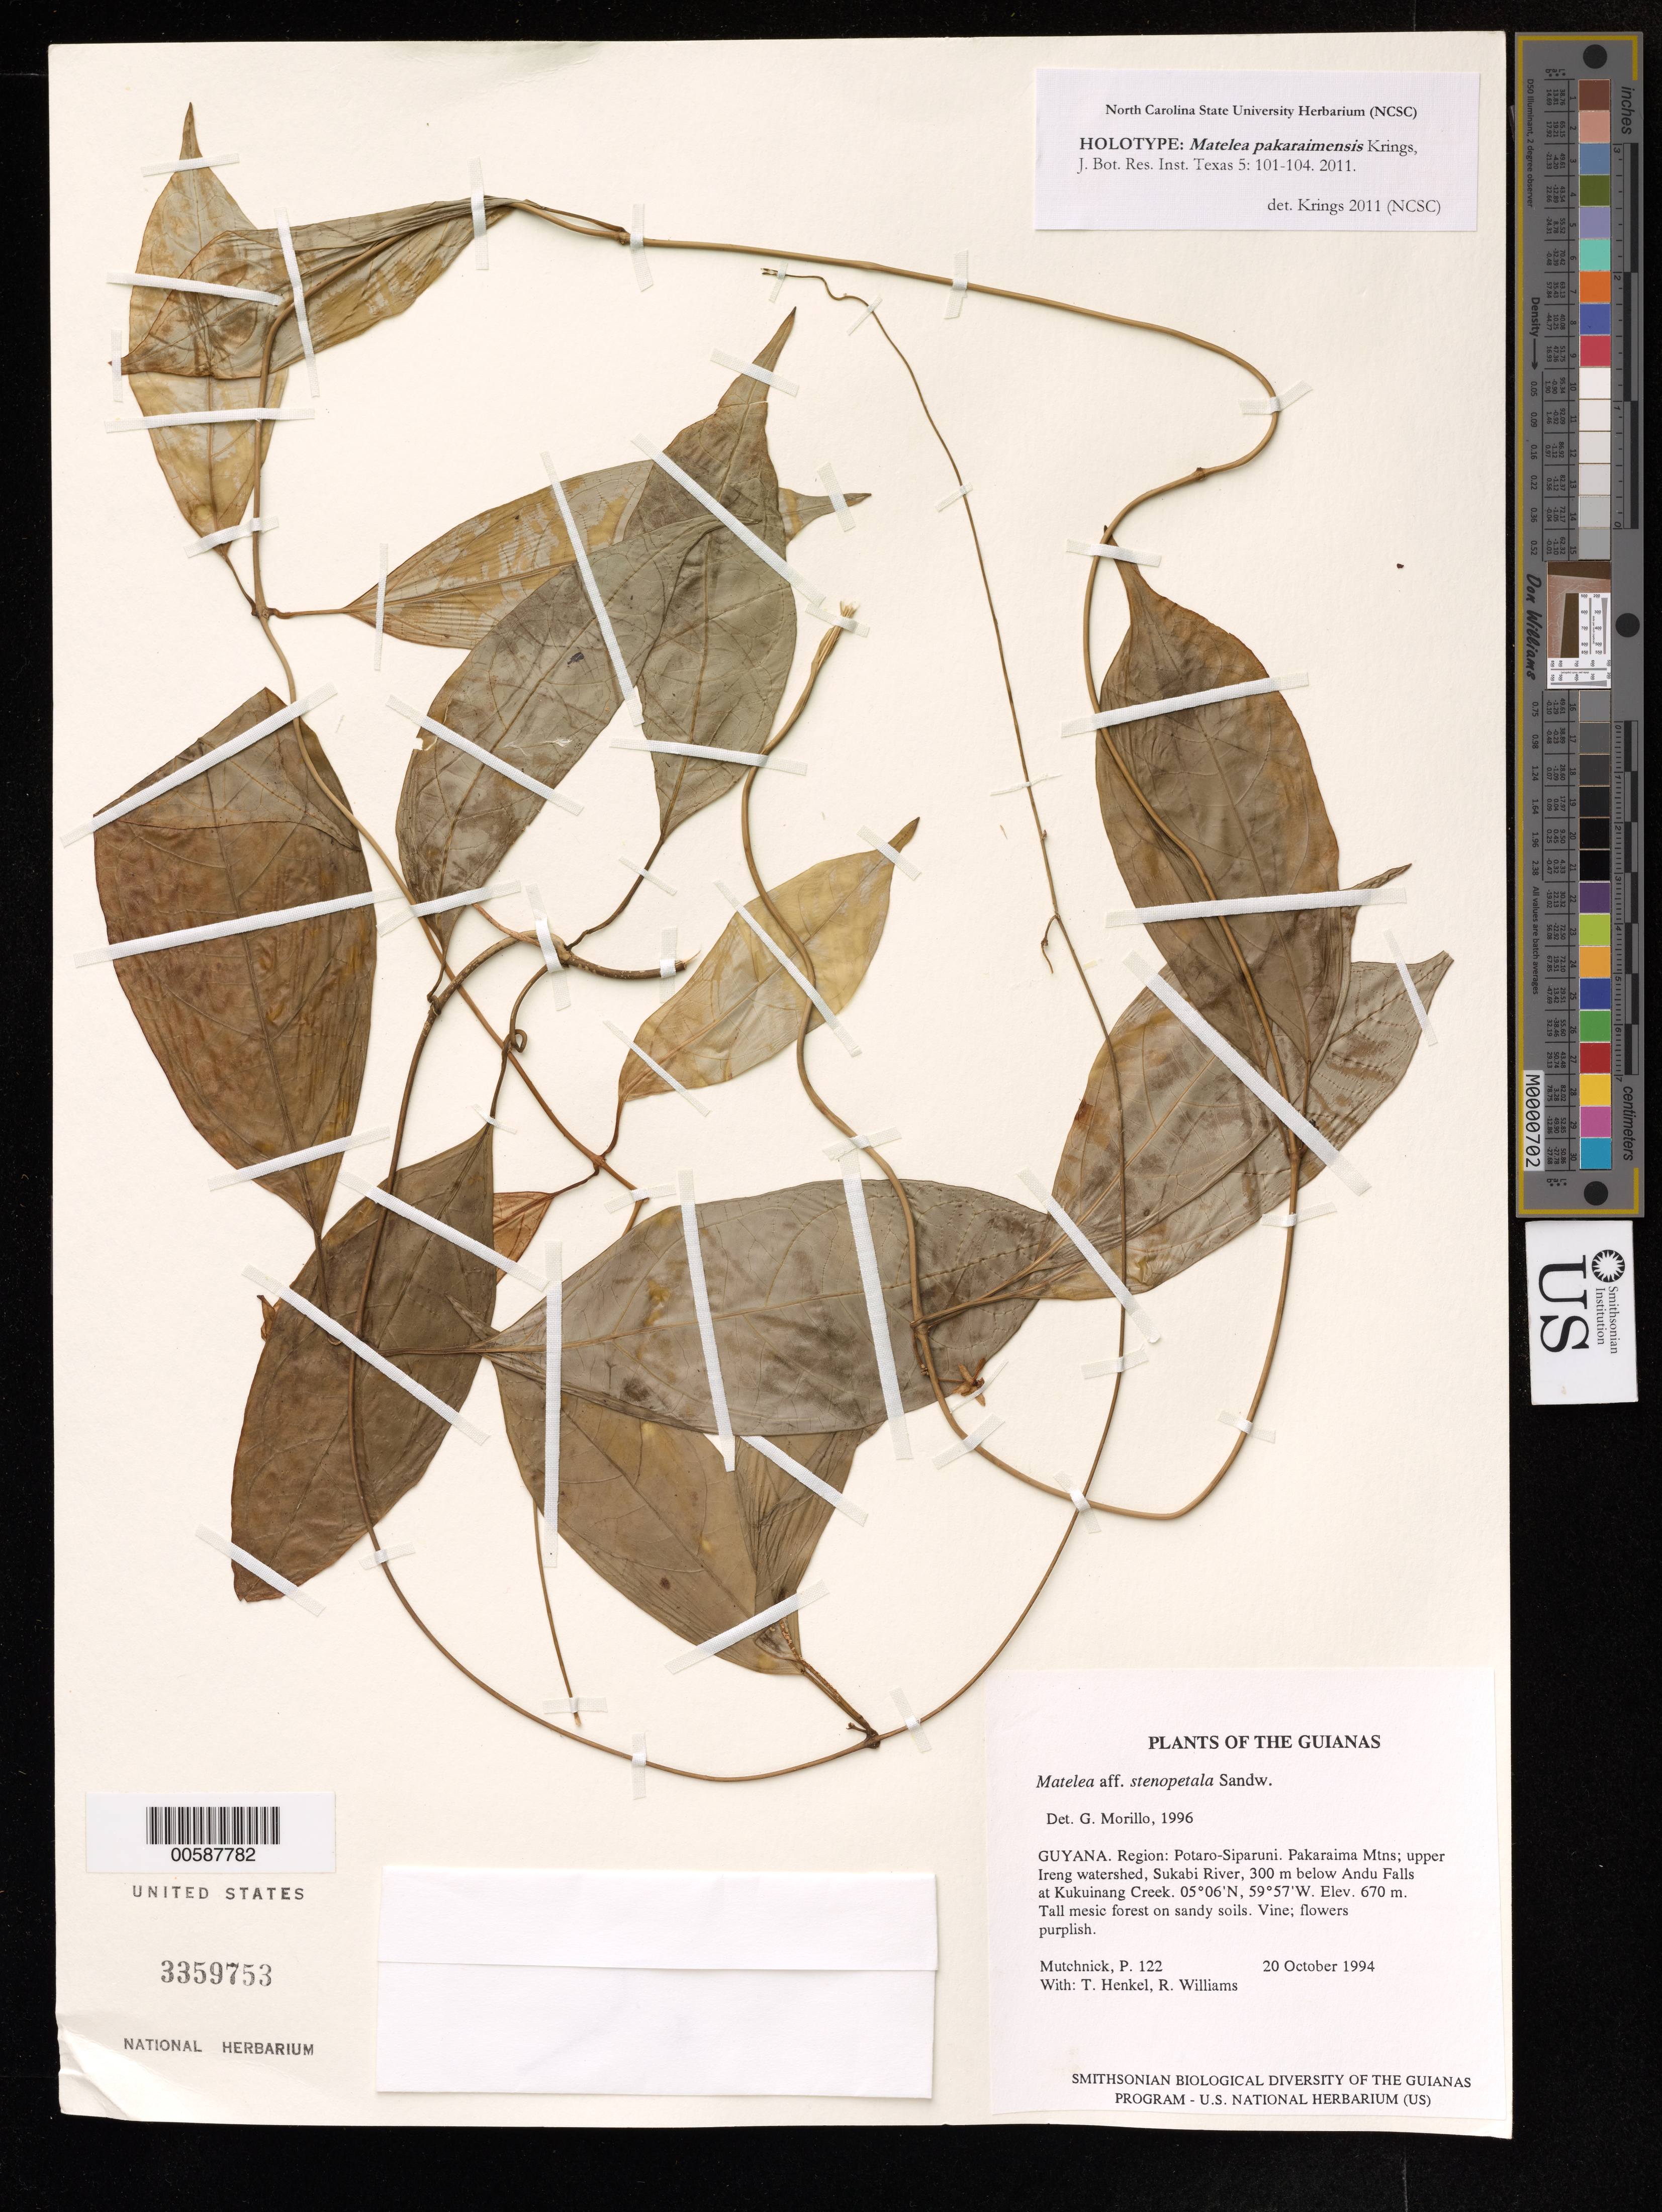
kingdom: Plantae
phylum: Tracheophyta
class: Magnoliopsida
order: Gentianales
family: Apocynaceae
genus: Matelea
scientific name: Matelea pakaraimensis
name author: Krings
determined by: Krings, A.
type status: Holotype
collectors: P. Mutchnick, T. Henkel & R. Williams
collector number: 122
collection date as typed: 20 October 1994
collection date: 1994-10-20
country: Guyana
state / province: Potaro-Siparuni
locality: Pakaraima Mtns; upper Ireng watershed, Sukabi River, 300 m below Andu Falls at Kukuinang Creek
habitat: Tall mesic forest on sandy soils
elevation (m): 670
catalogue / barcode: US 3359753